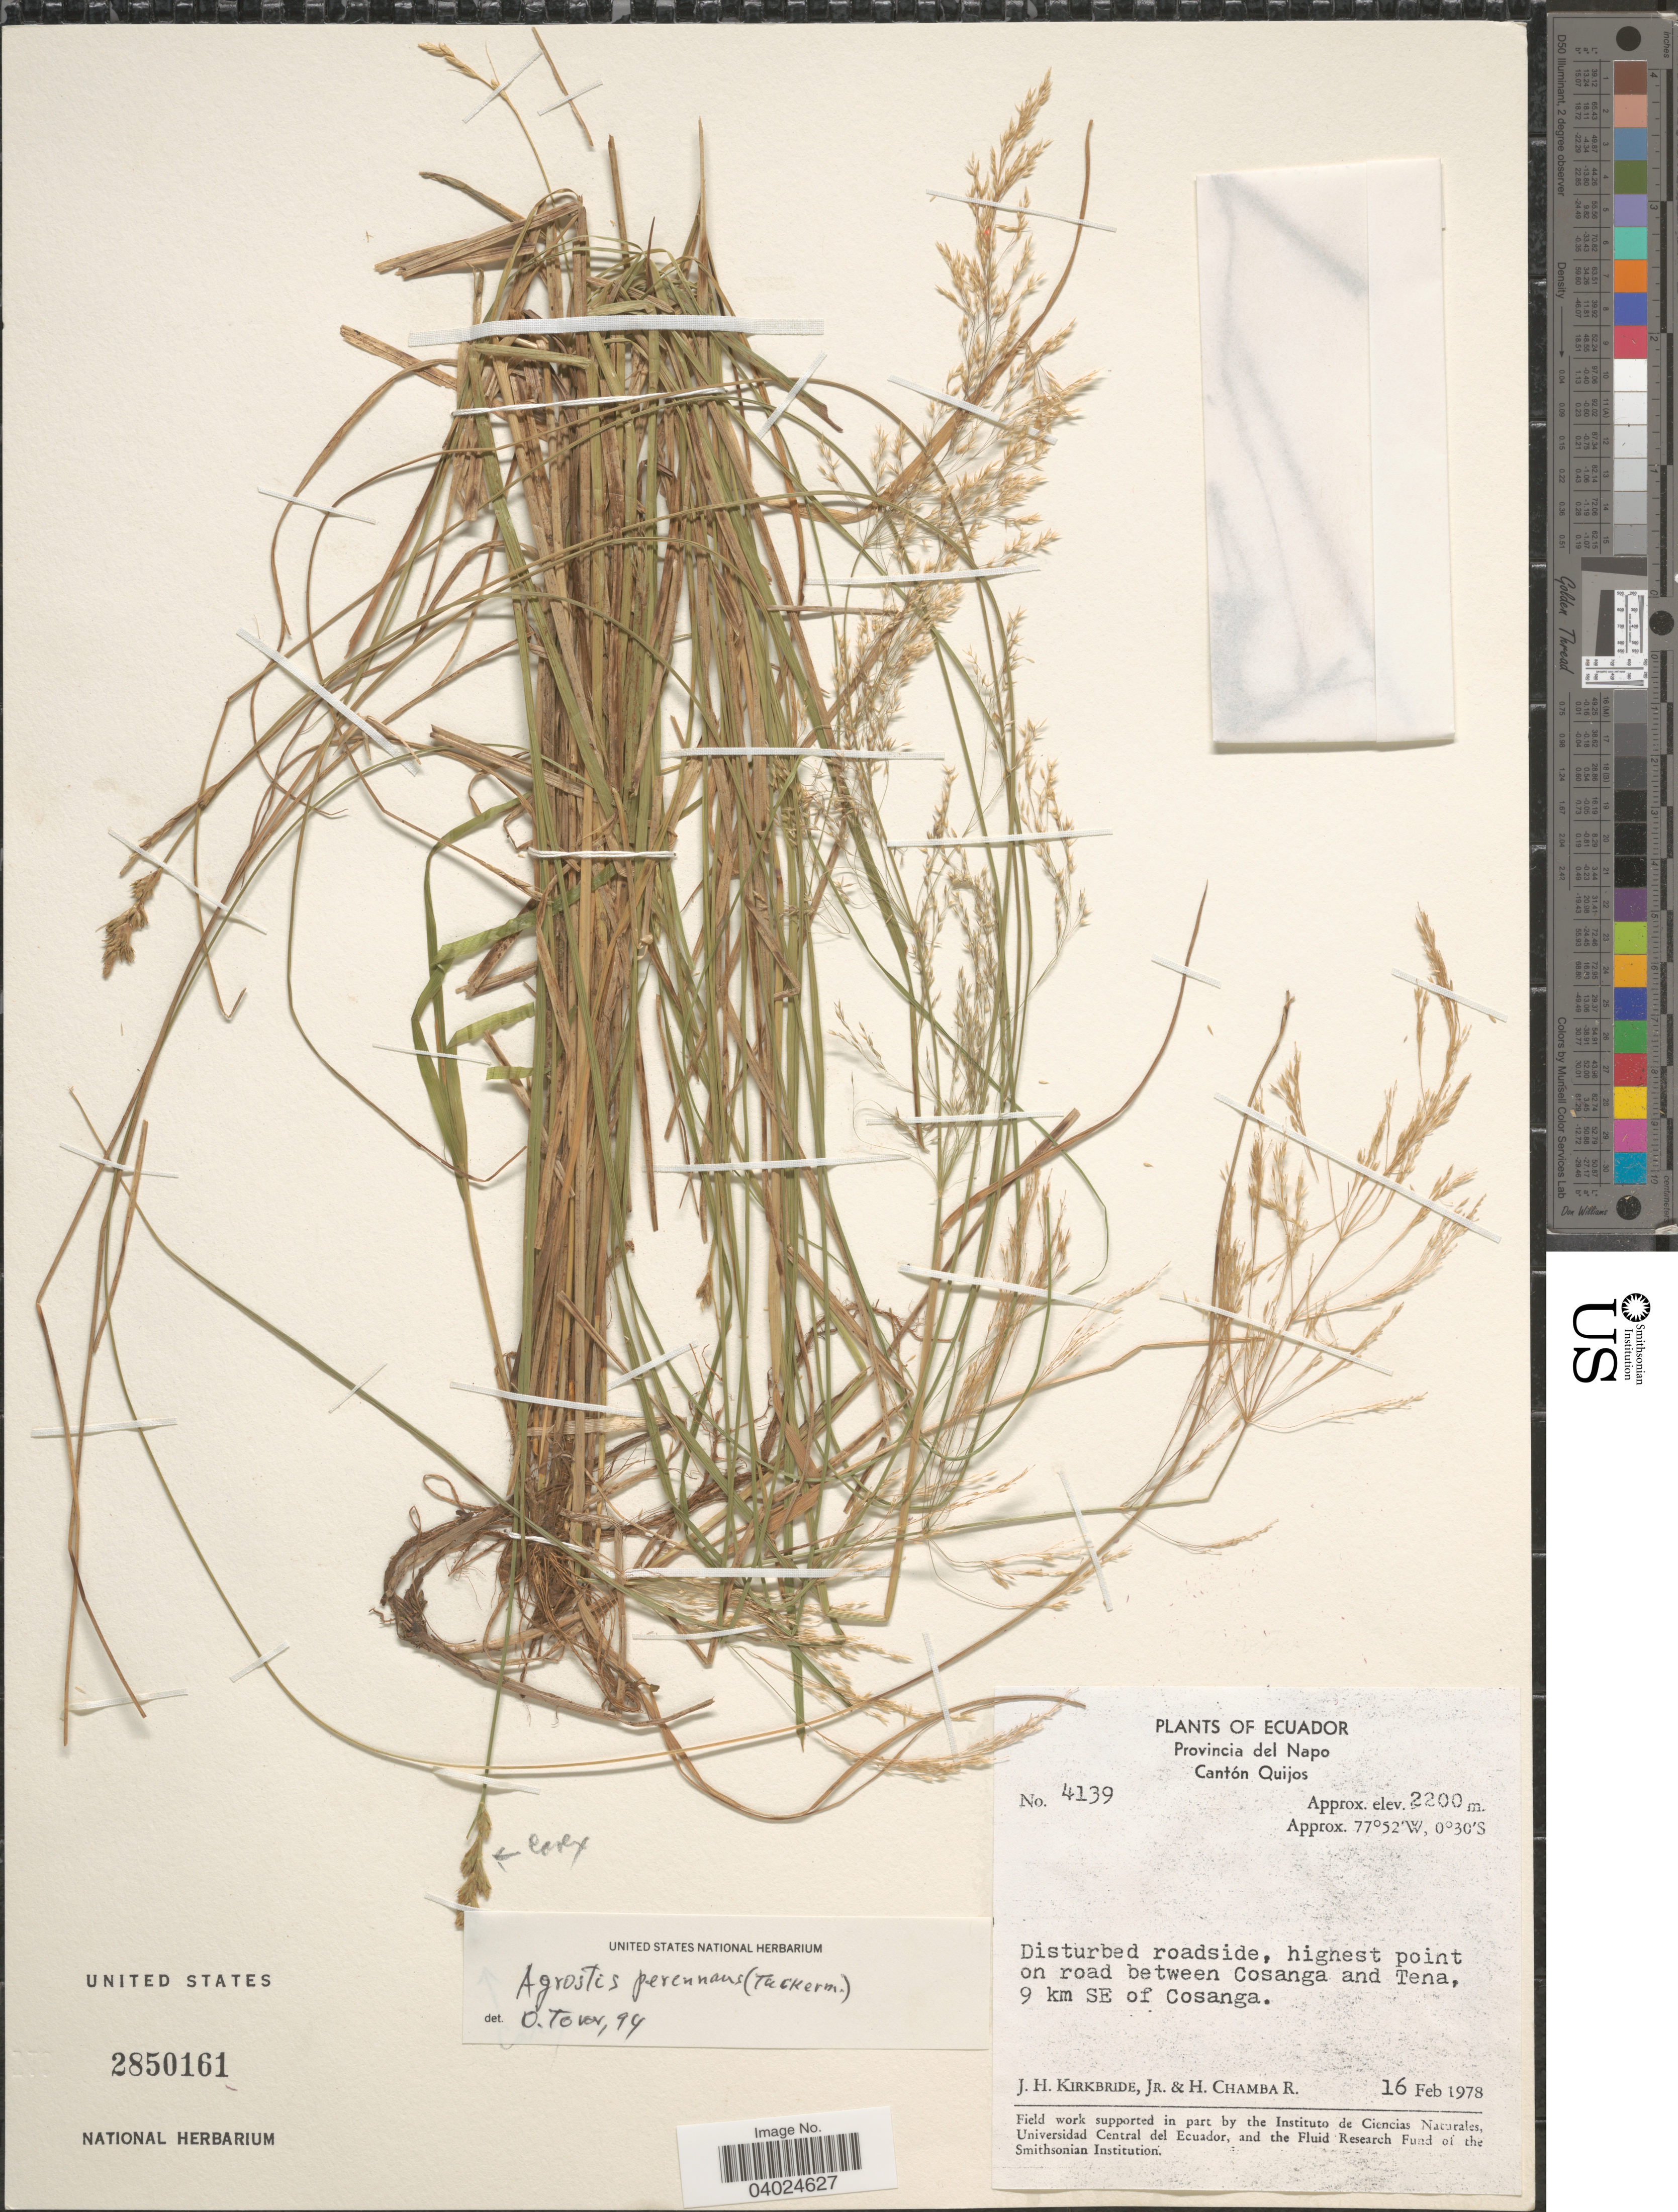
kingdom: Plantae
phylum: Tracheophyta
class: Liliopsida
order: Poales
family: Poaceae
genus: Agrostis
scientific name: Agrostis perennans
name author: (Walter) Tuck.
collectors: J. H. Kirkbride & H. Chamba R.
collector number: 4139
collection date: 1978-02-16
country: Ecuador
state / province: Napo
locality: Cantón Quijos. Highest point on road between Cosanga and Tena, 9 km SE of Cosanga.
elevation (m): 2200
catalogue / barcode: US 2850161